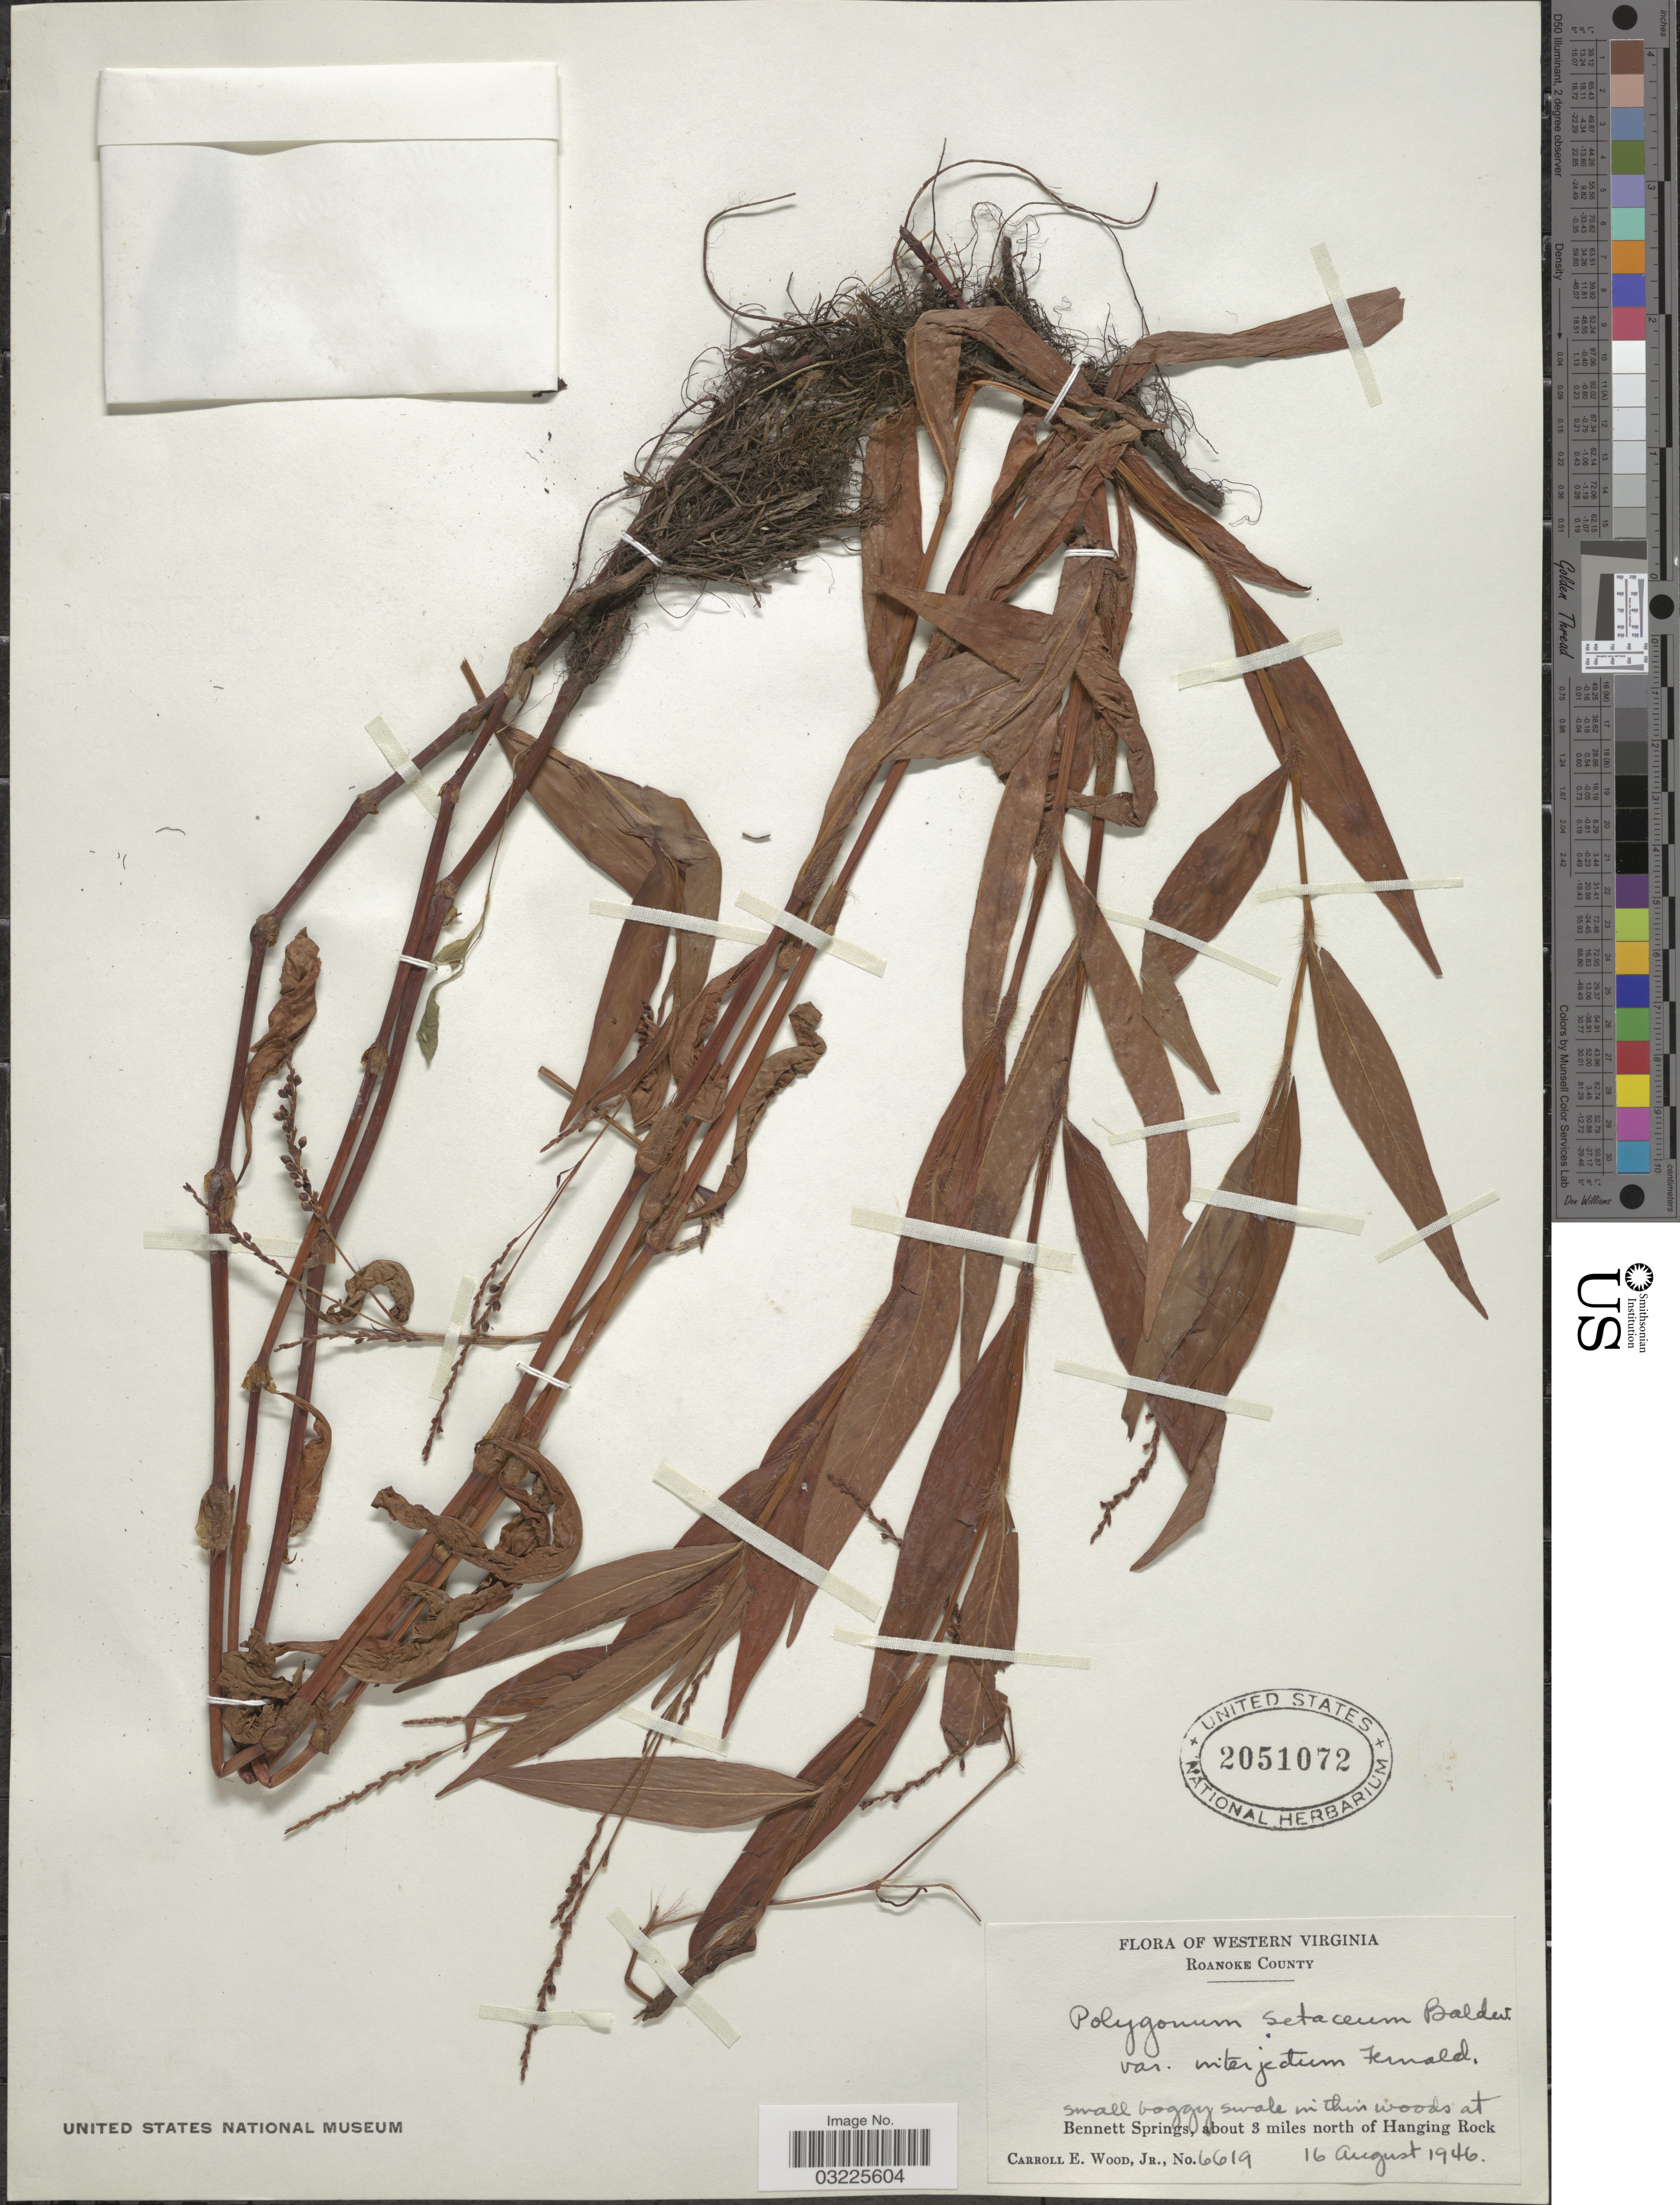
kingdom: Plantae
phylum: Tracheophyta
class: Magnoliopsida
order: Caryophyllales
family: Polygonaceae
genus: Persicaria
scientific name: Persicaria setacea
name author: Small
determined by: Atha, D. E.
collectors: C. E. Wood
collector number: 6619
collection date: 1946-08-16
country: United States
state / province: Virginia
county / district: Randolph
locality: Roanoke County. Small boggy swale in thin woods at Bennett Springs, about 3 miles north of Hanging Rock.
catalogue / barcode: US 2051072